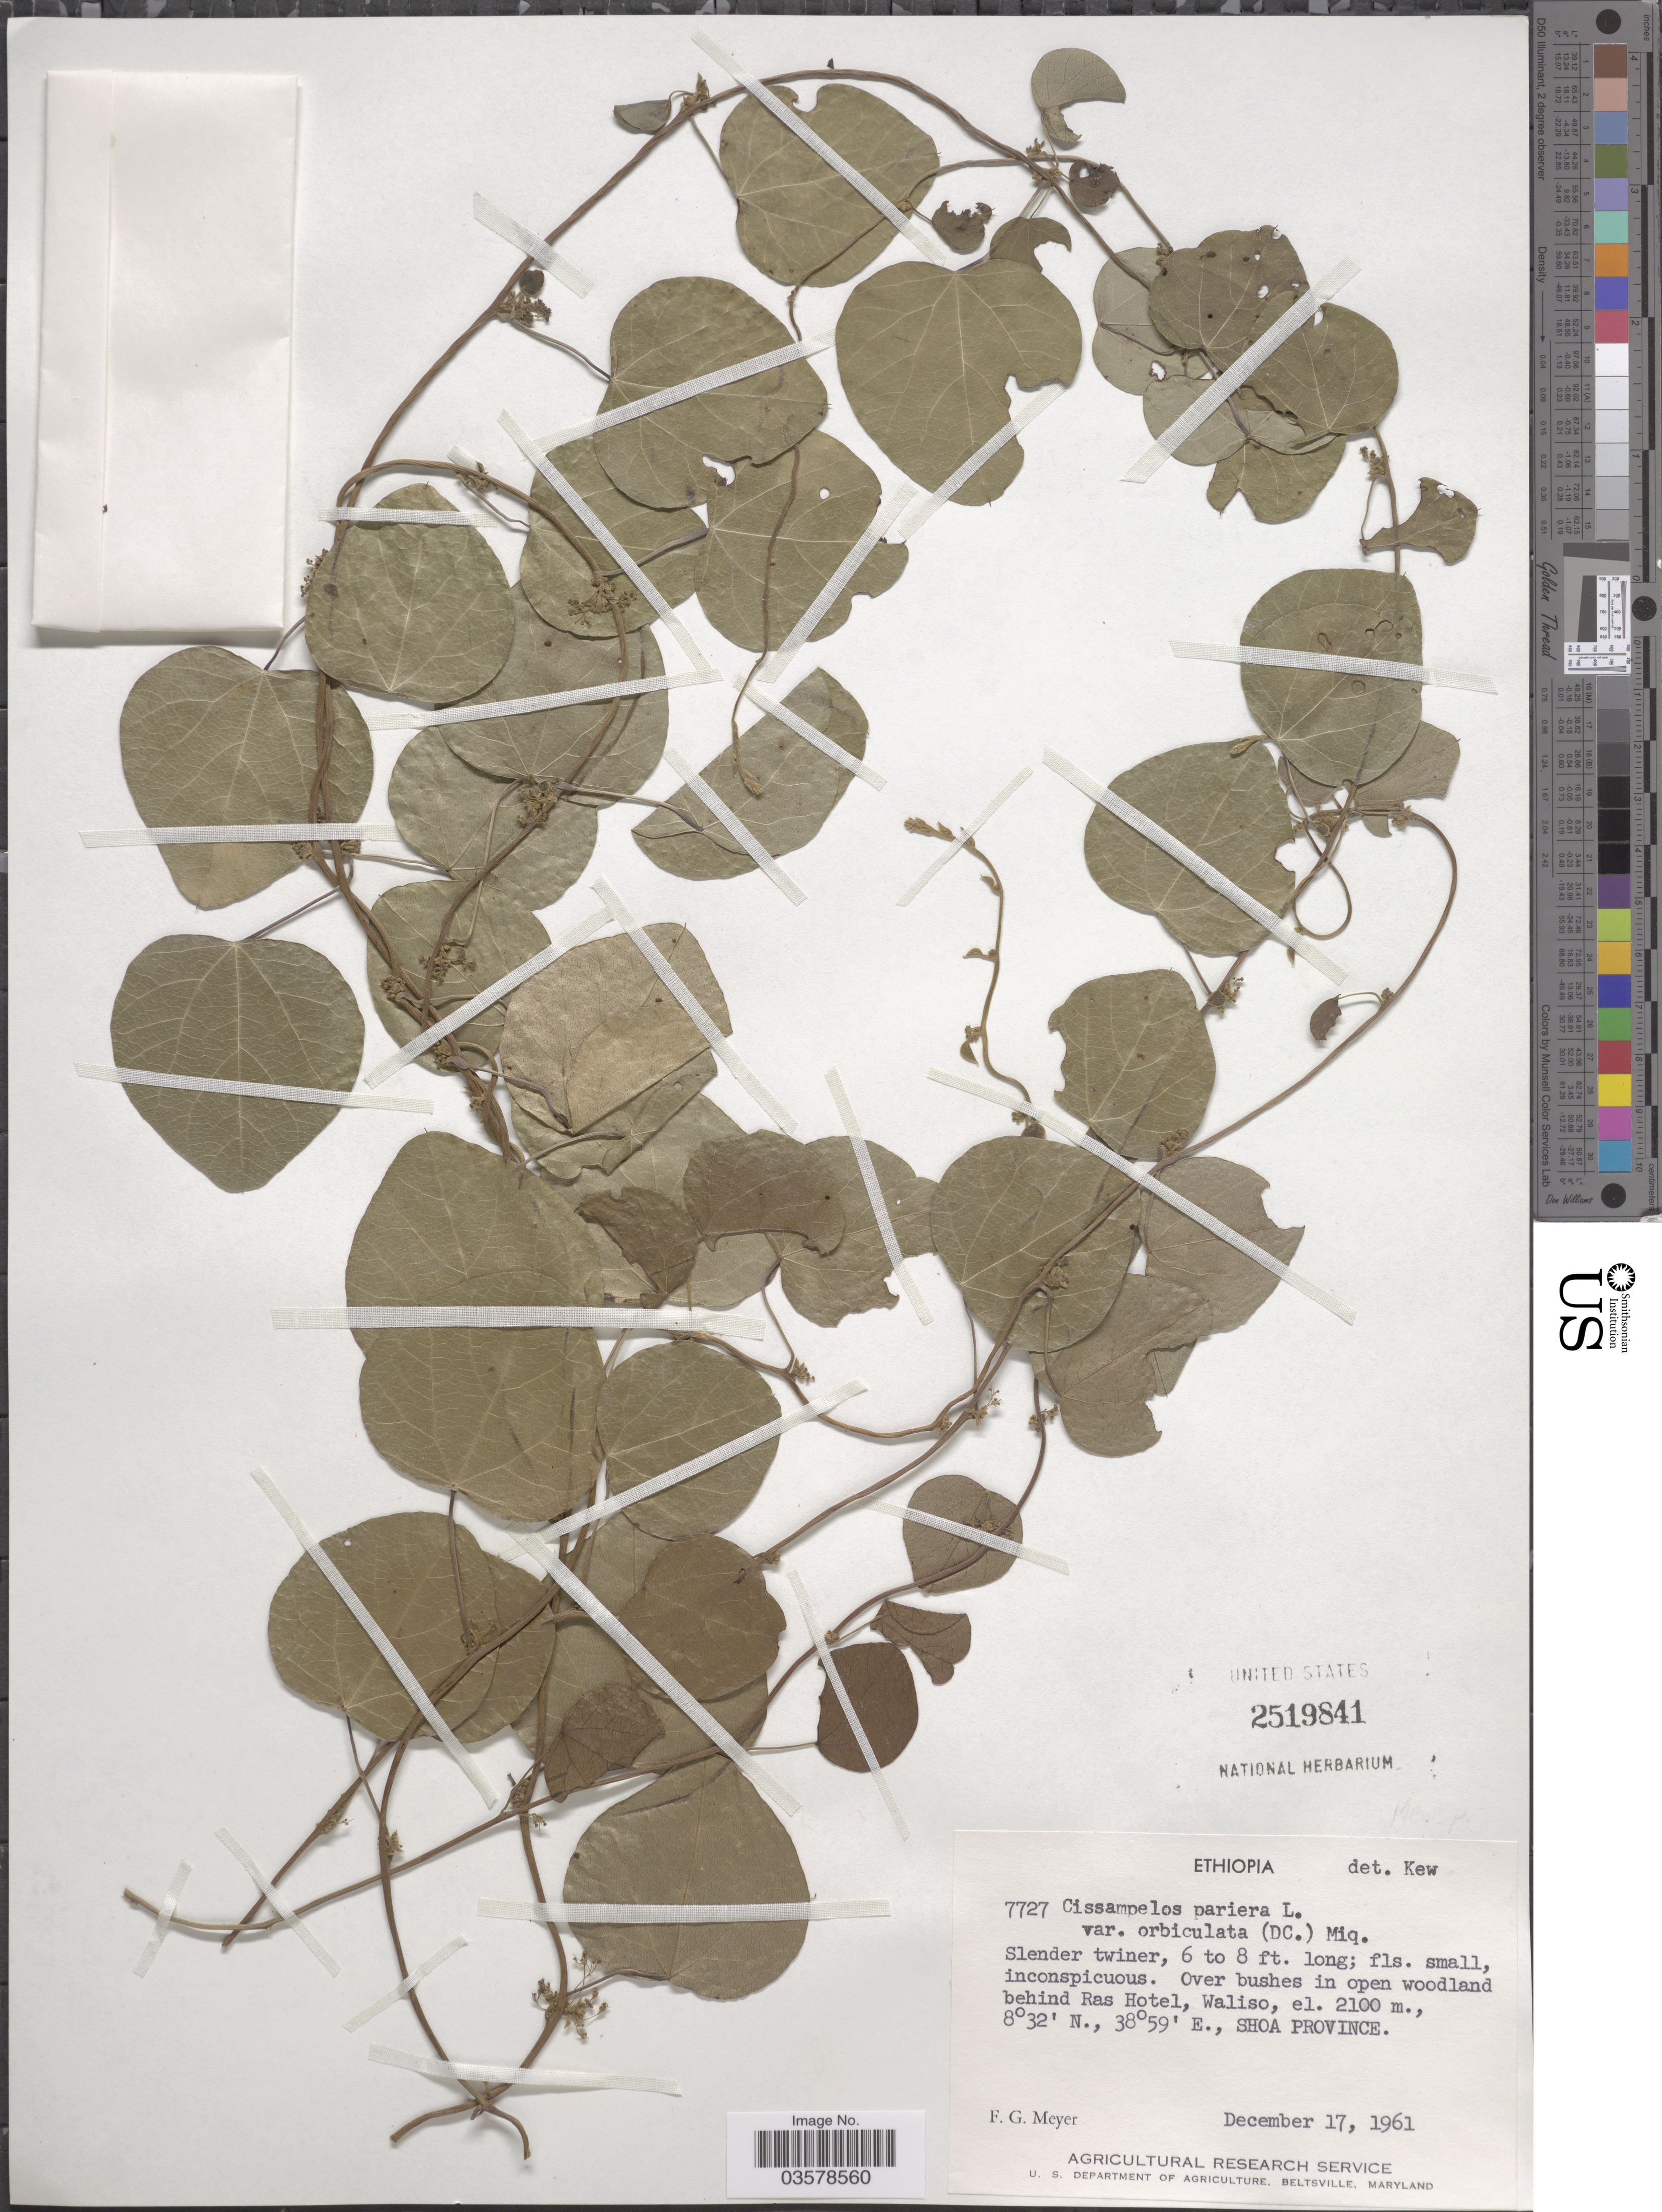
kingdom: Plantae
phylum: Tracheophyta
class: Magnoliopsida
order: Ranunculales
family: Menispermaceae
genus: Cissampelos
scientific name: Cissampelos pareira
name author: L.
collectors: F. G. Meyer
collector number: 7727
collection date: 1961-12-17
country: Ethiopia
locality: Over bushes in open woodland behind Ras Hotel, Waliso, Shoa Province.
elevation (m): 2100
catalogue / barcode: US 2519841